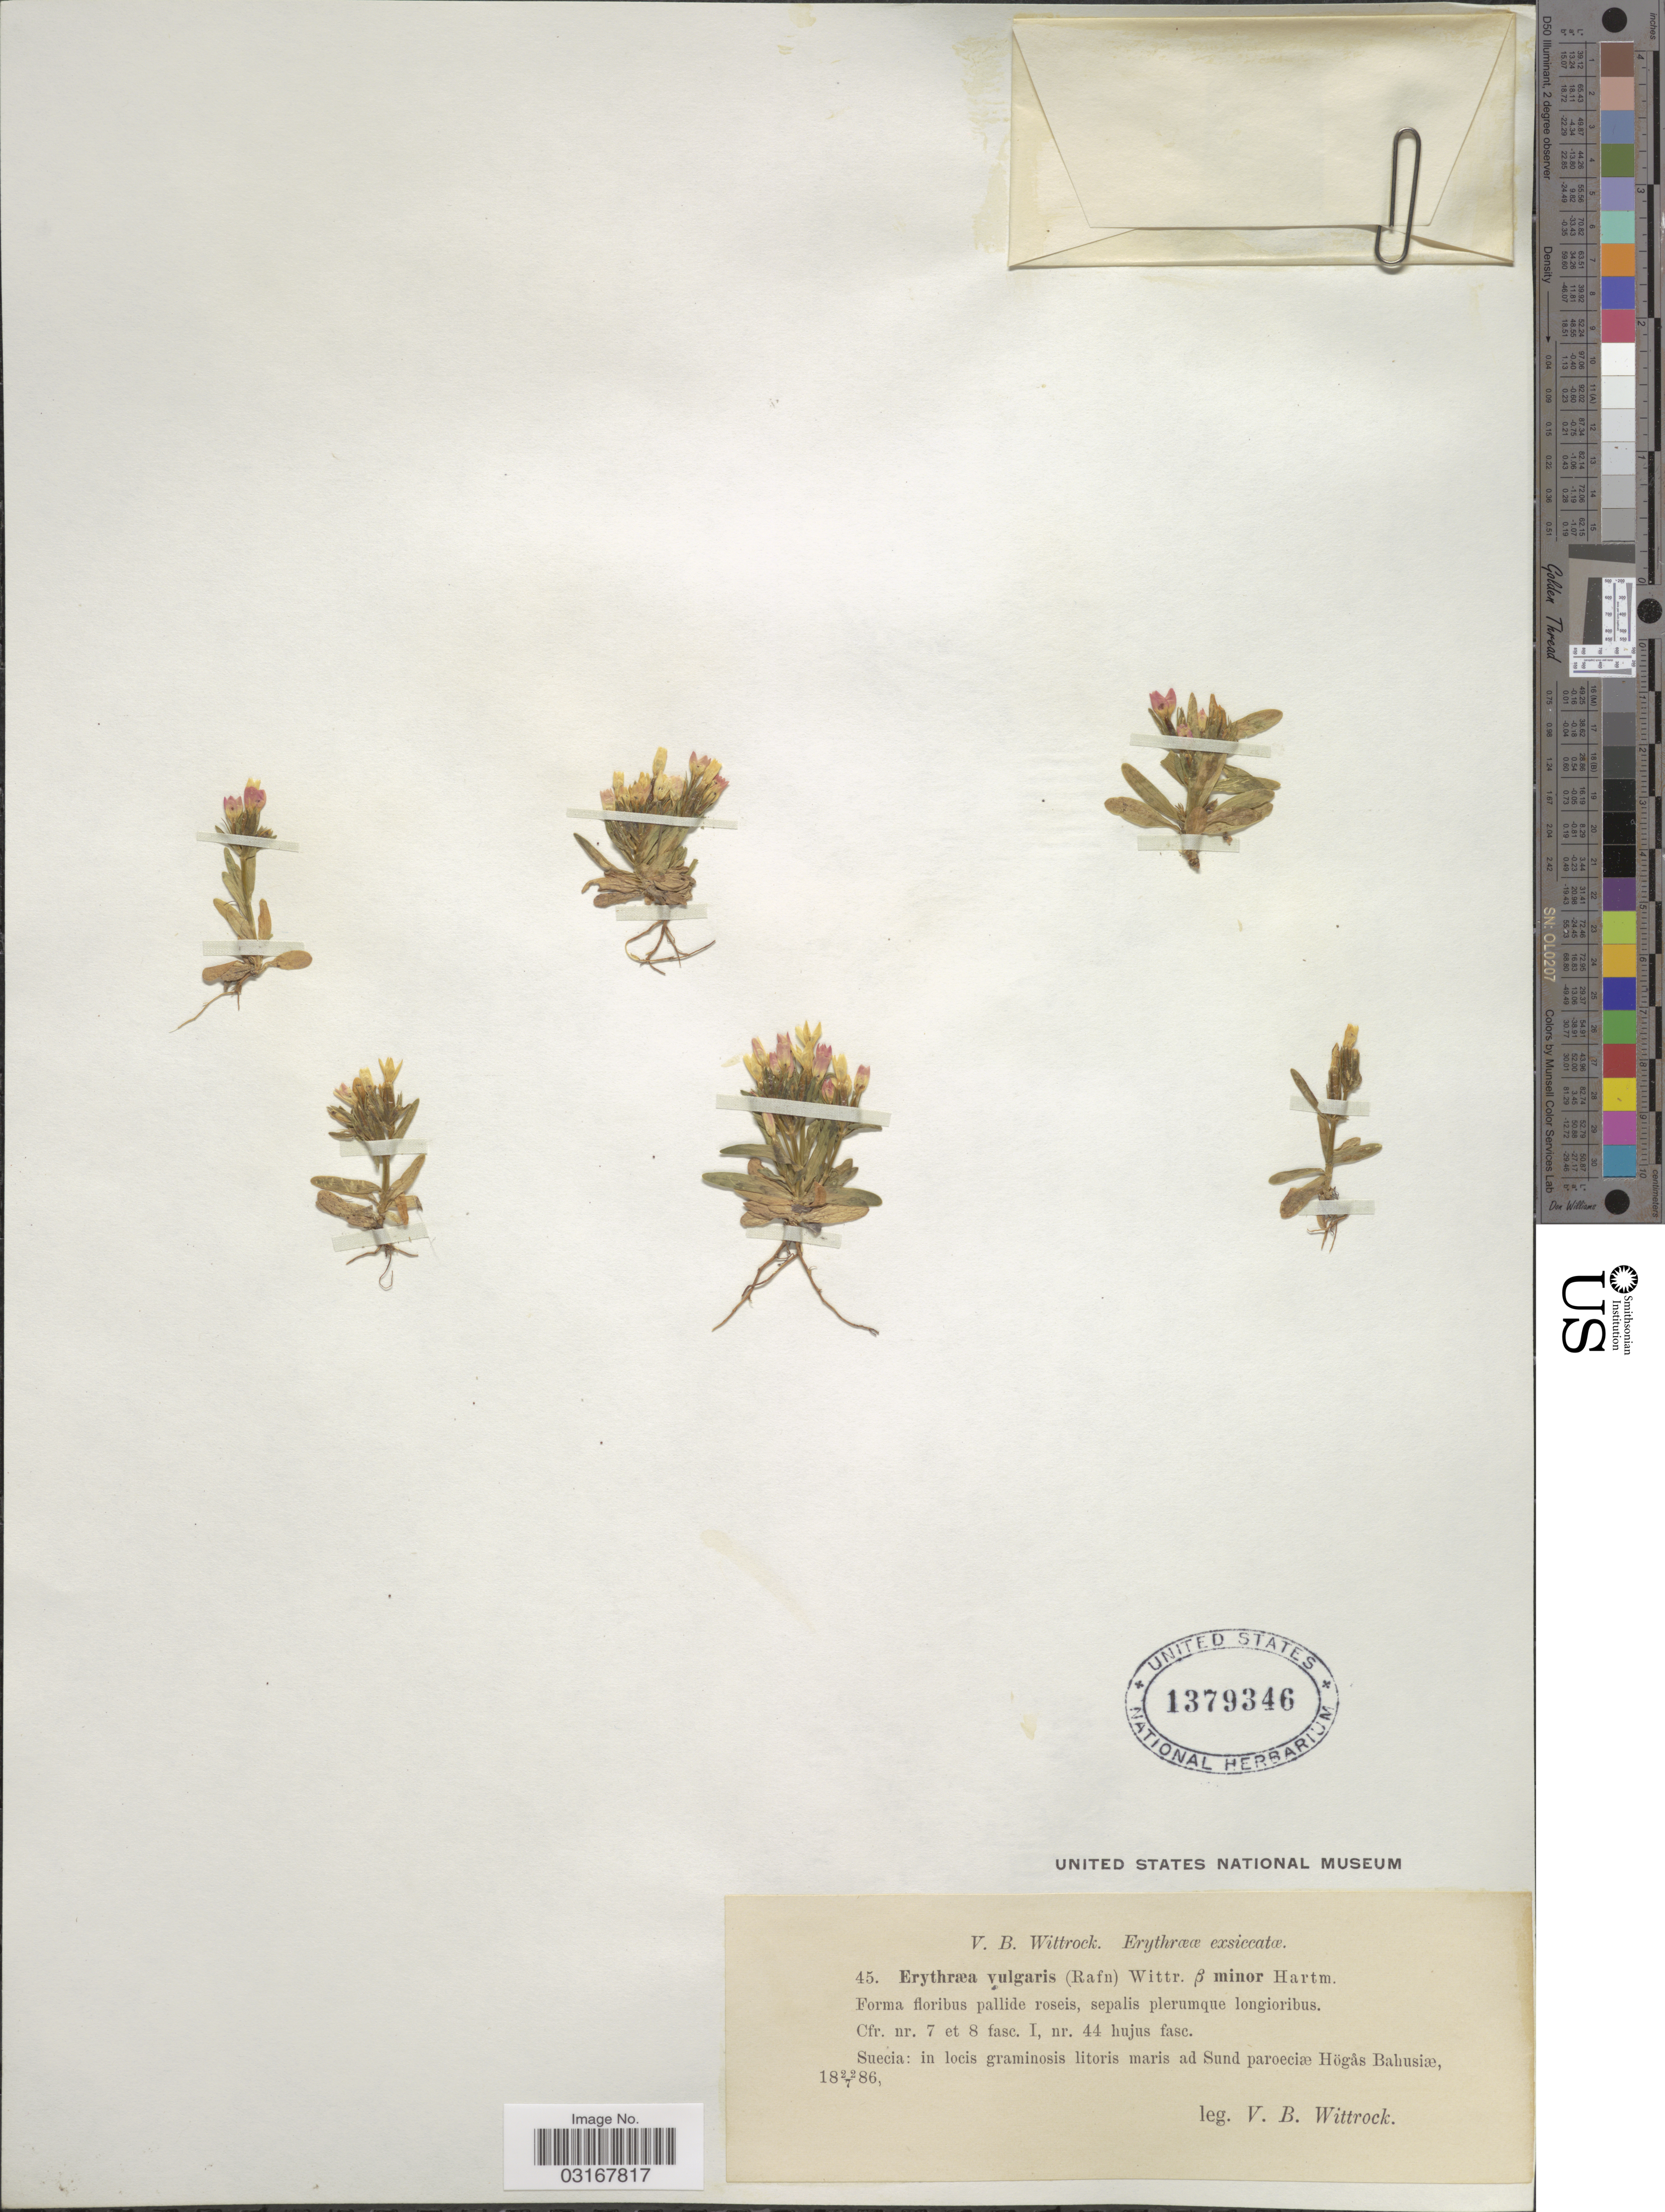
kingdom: Plantae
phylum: Tracheophyta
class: Magnoliopsida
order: Gentianales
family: Gentianaceae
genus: Centaurium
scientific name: Centaurium vulgaris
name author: Godr.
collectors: V. Wittrock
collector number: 45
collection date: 1886-07-22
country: Sweden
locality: Suecia: in locis graminosis litoris maris ad Sund paroeciæ Högas Bahusiæ.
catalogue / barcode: US 1379346